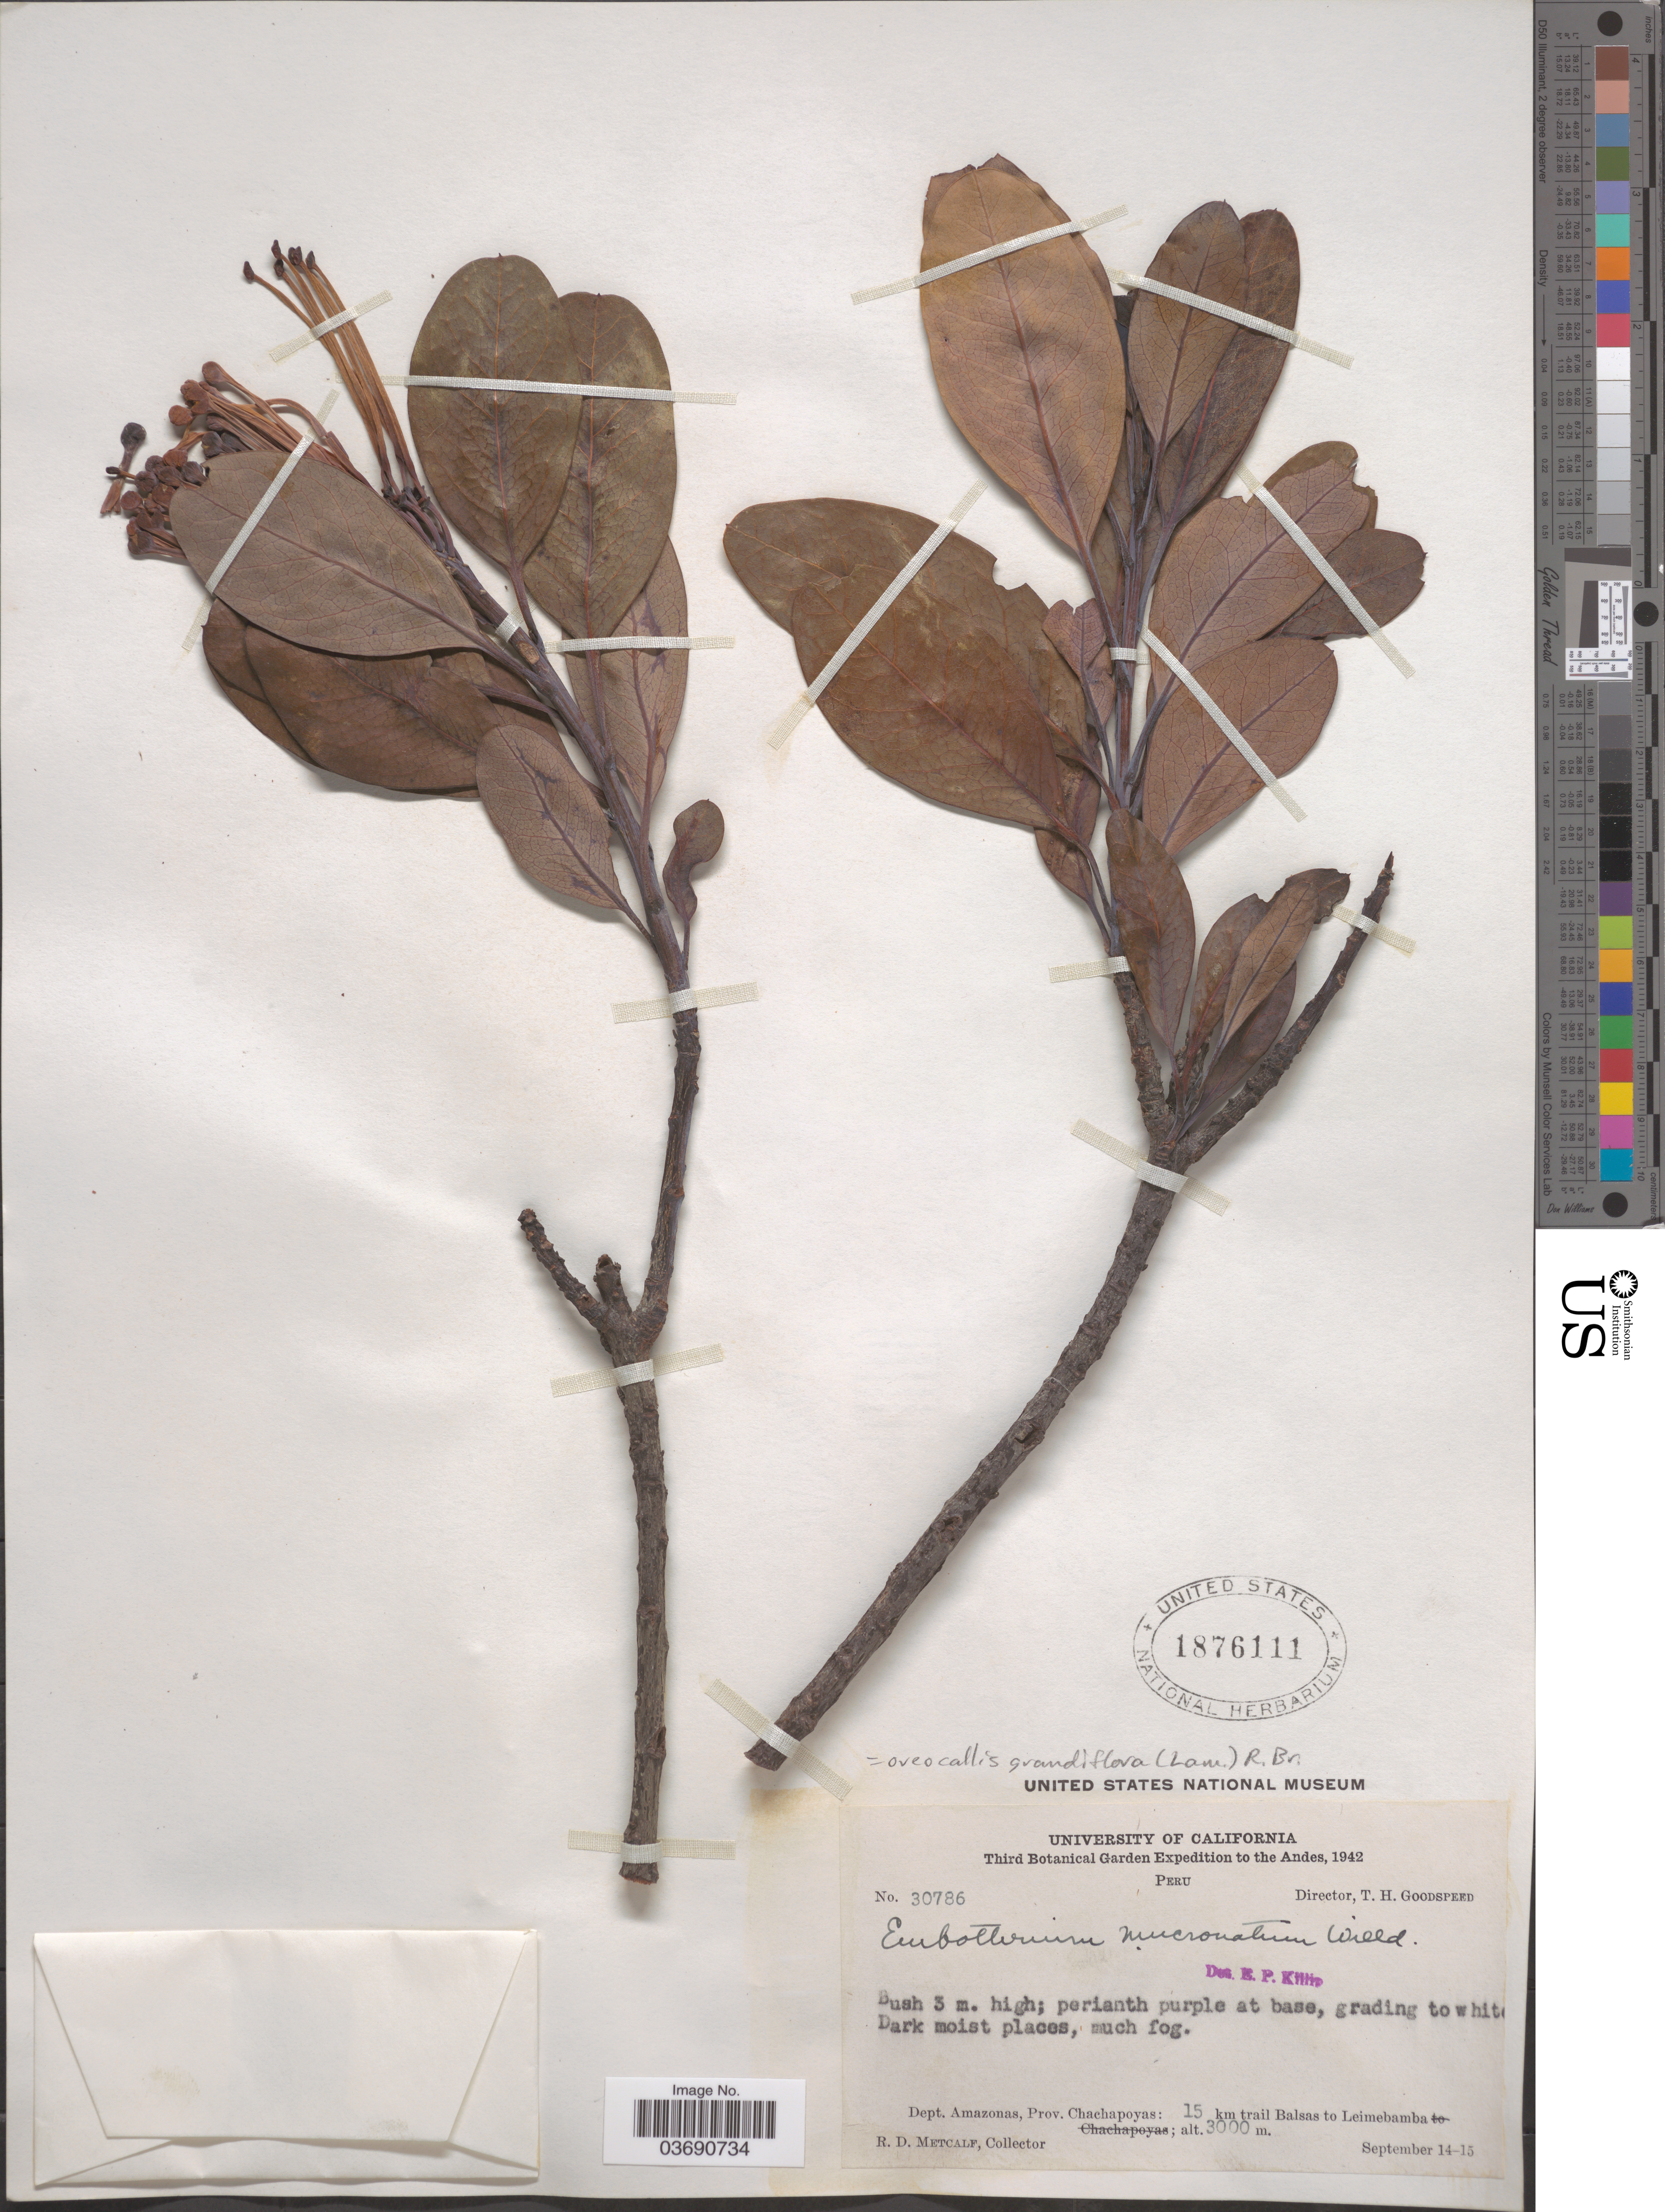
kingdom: Plantae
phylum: Tracheophyta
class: Magnoliopsida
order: Proteales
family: Proteaceae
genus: Oreocallis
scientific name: Oreocallis grandiflora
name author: (Lam.) R. Br.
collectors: R. D. Metcalf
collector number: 30786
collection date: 1942-09-14/1942-09-15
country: Peru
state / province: Amazonas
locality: The Andes. Dept. Amazonas, Prov. Chachapoyas: 15 km trail Balsas to Leimebamba.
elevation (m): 3000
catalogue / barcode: US 1876111